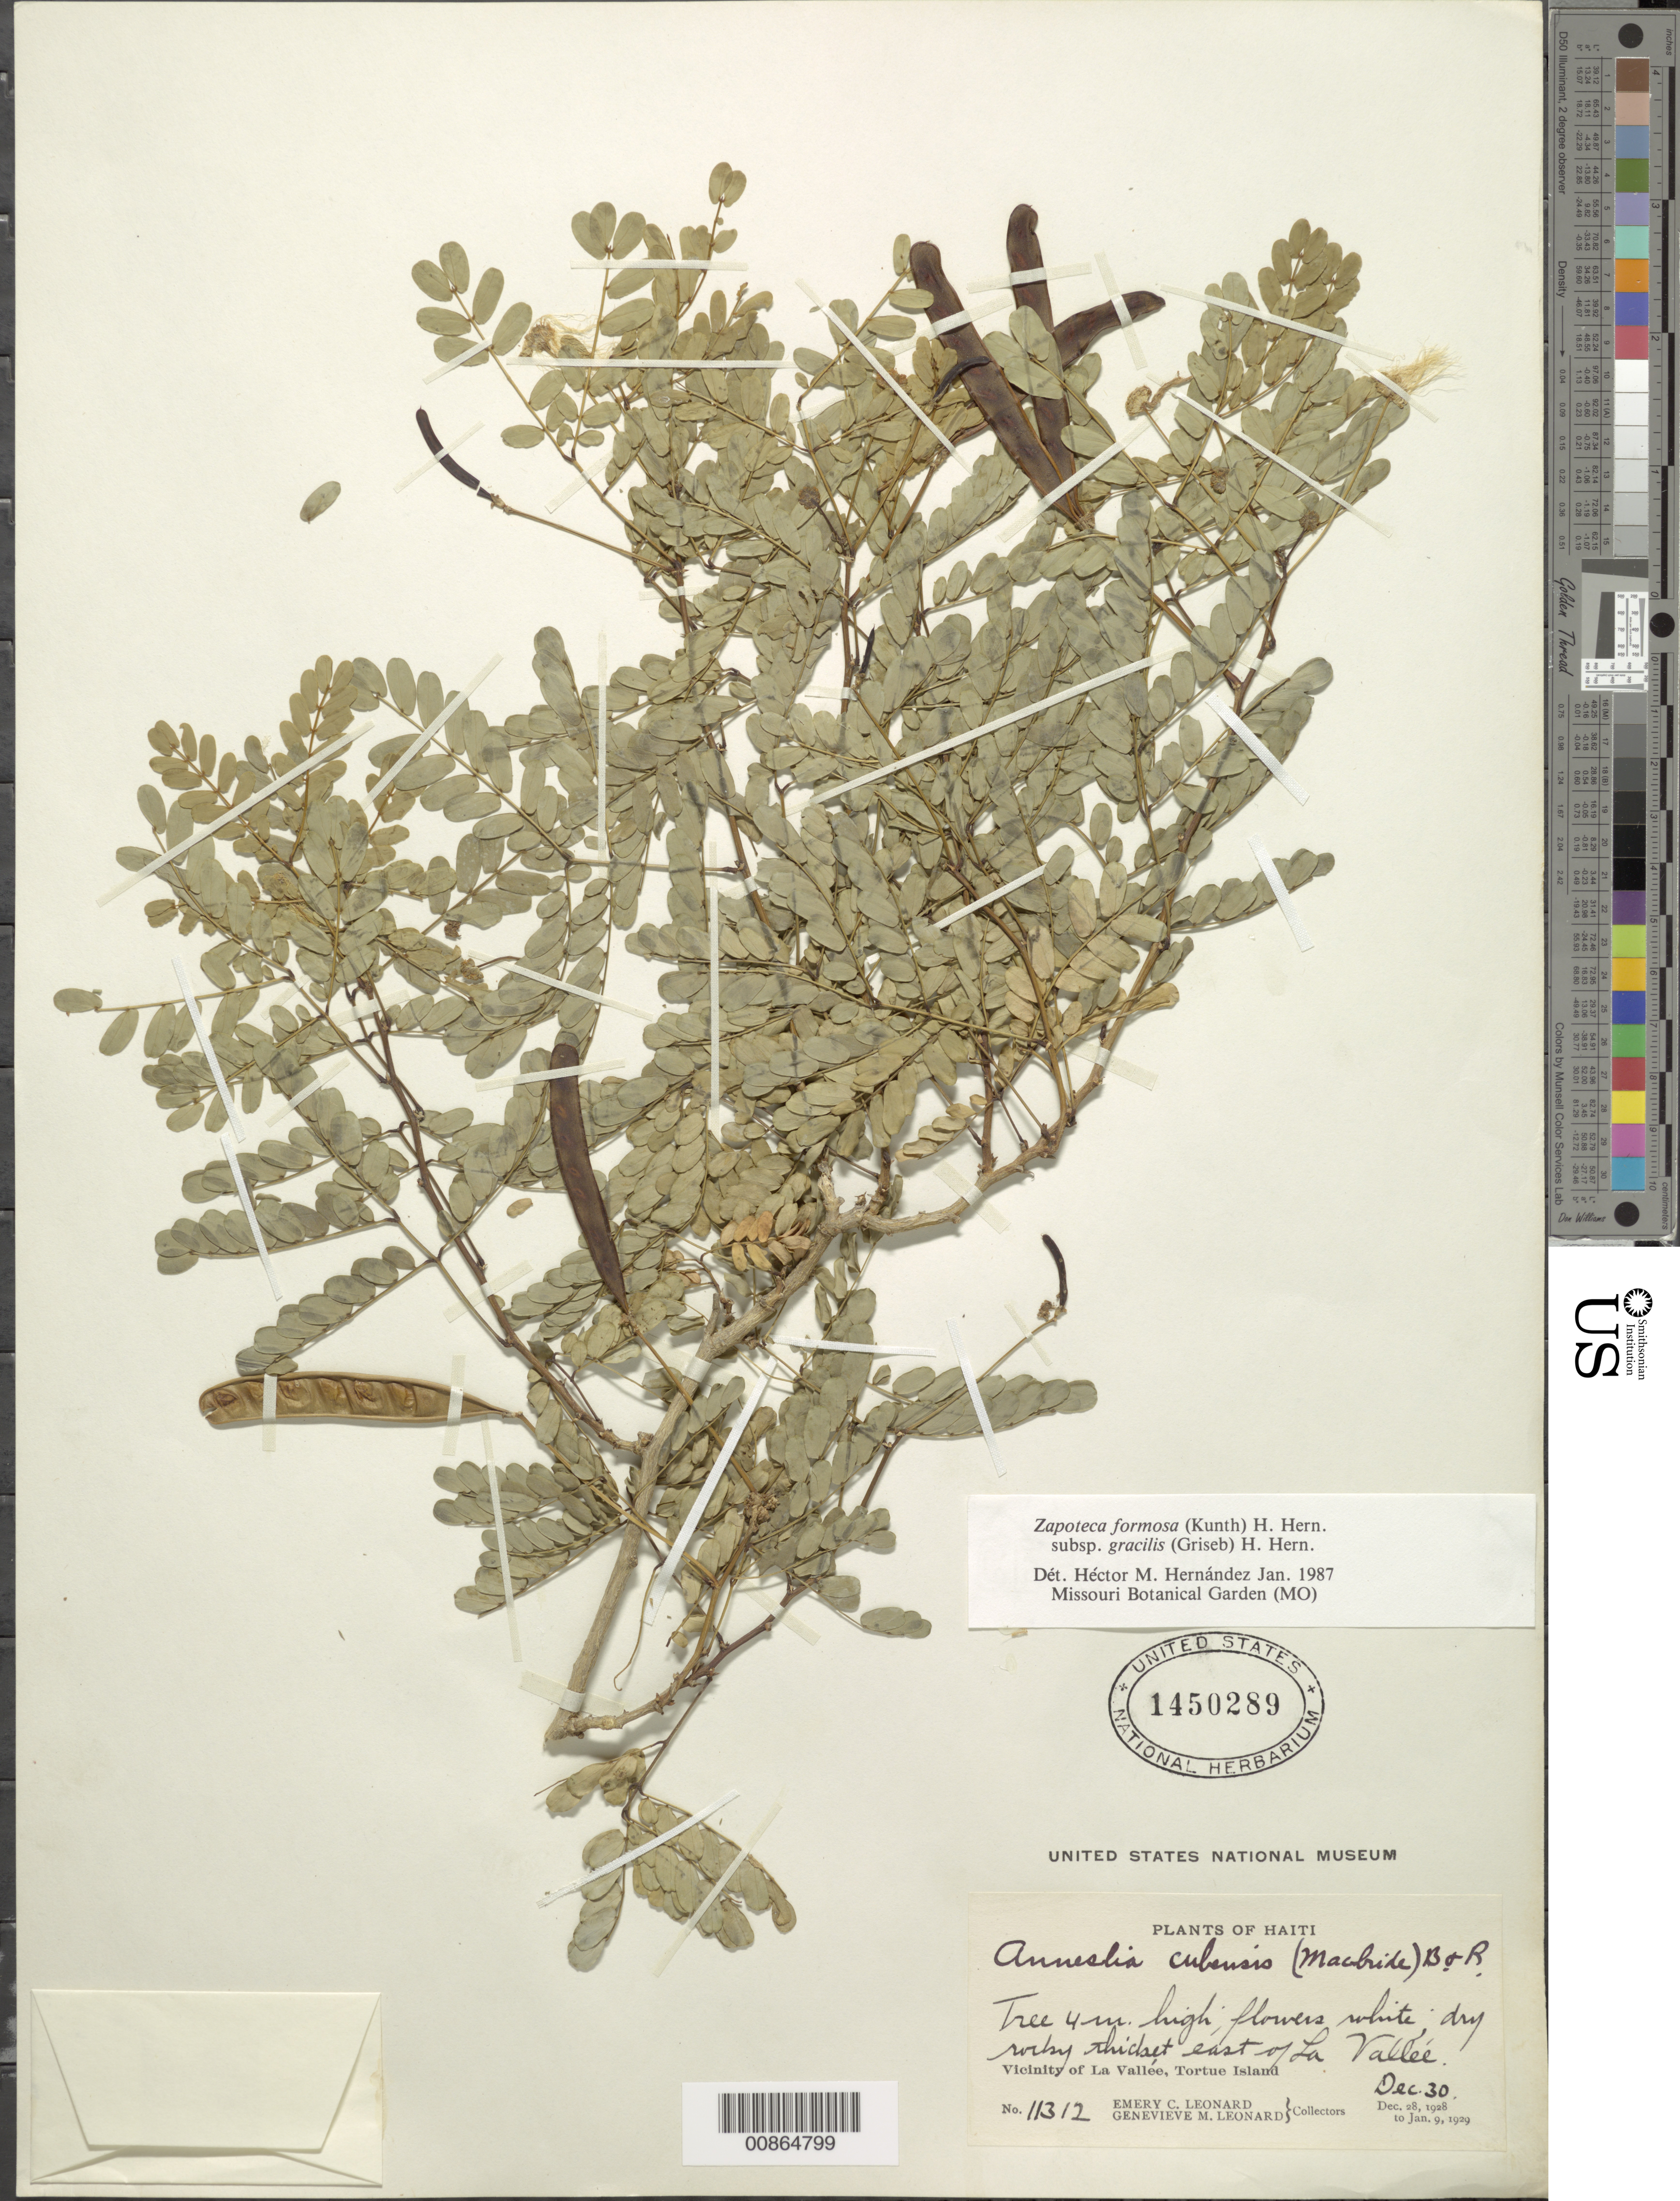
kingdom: Plantae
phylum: Tracheophyta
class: Magnoliopsida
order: Fabales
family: Fabaceae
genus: Zapoteca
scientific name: Zapoteca formosa subsp. gracilis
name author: (Griseb.) H.M. Hern.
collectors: E. C. Leonard & G. M. Leonard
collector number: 11312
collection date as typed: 30 Dec 1928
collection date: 1928-12-30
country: Haiti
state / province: Nord-Óuest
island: Île de la Tortue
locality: East of La Vallée, Tortue Island.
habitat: Dry rocky thicket.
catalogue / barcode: US 1450289